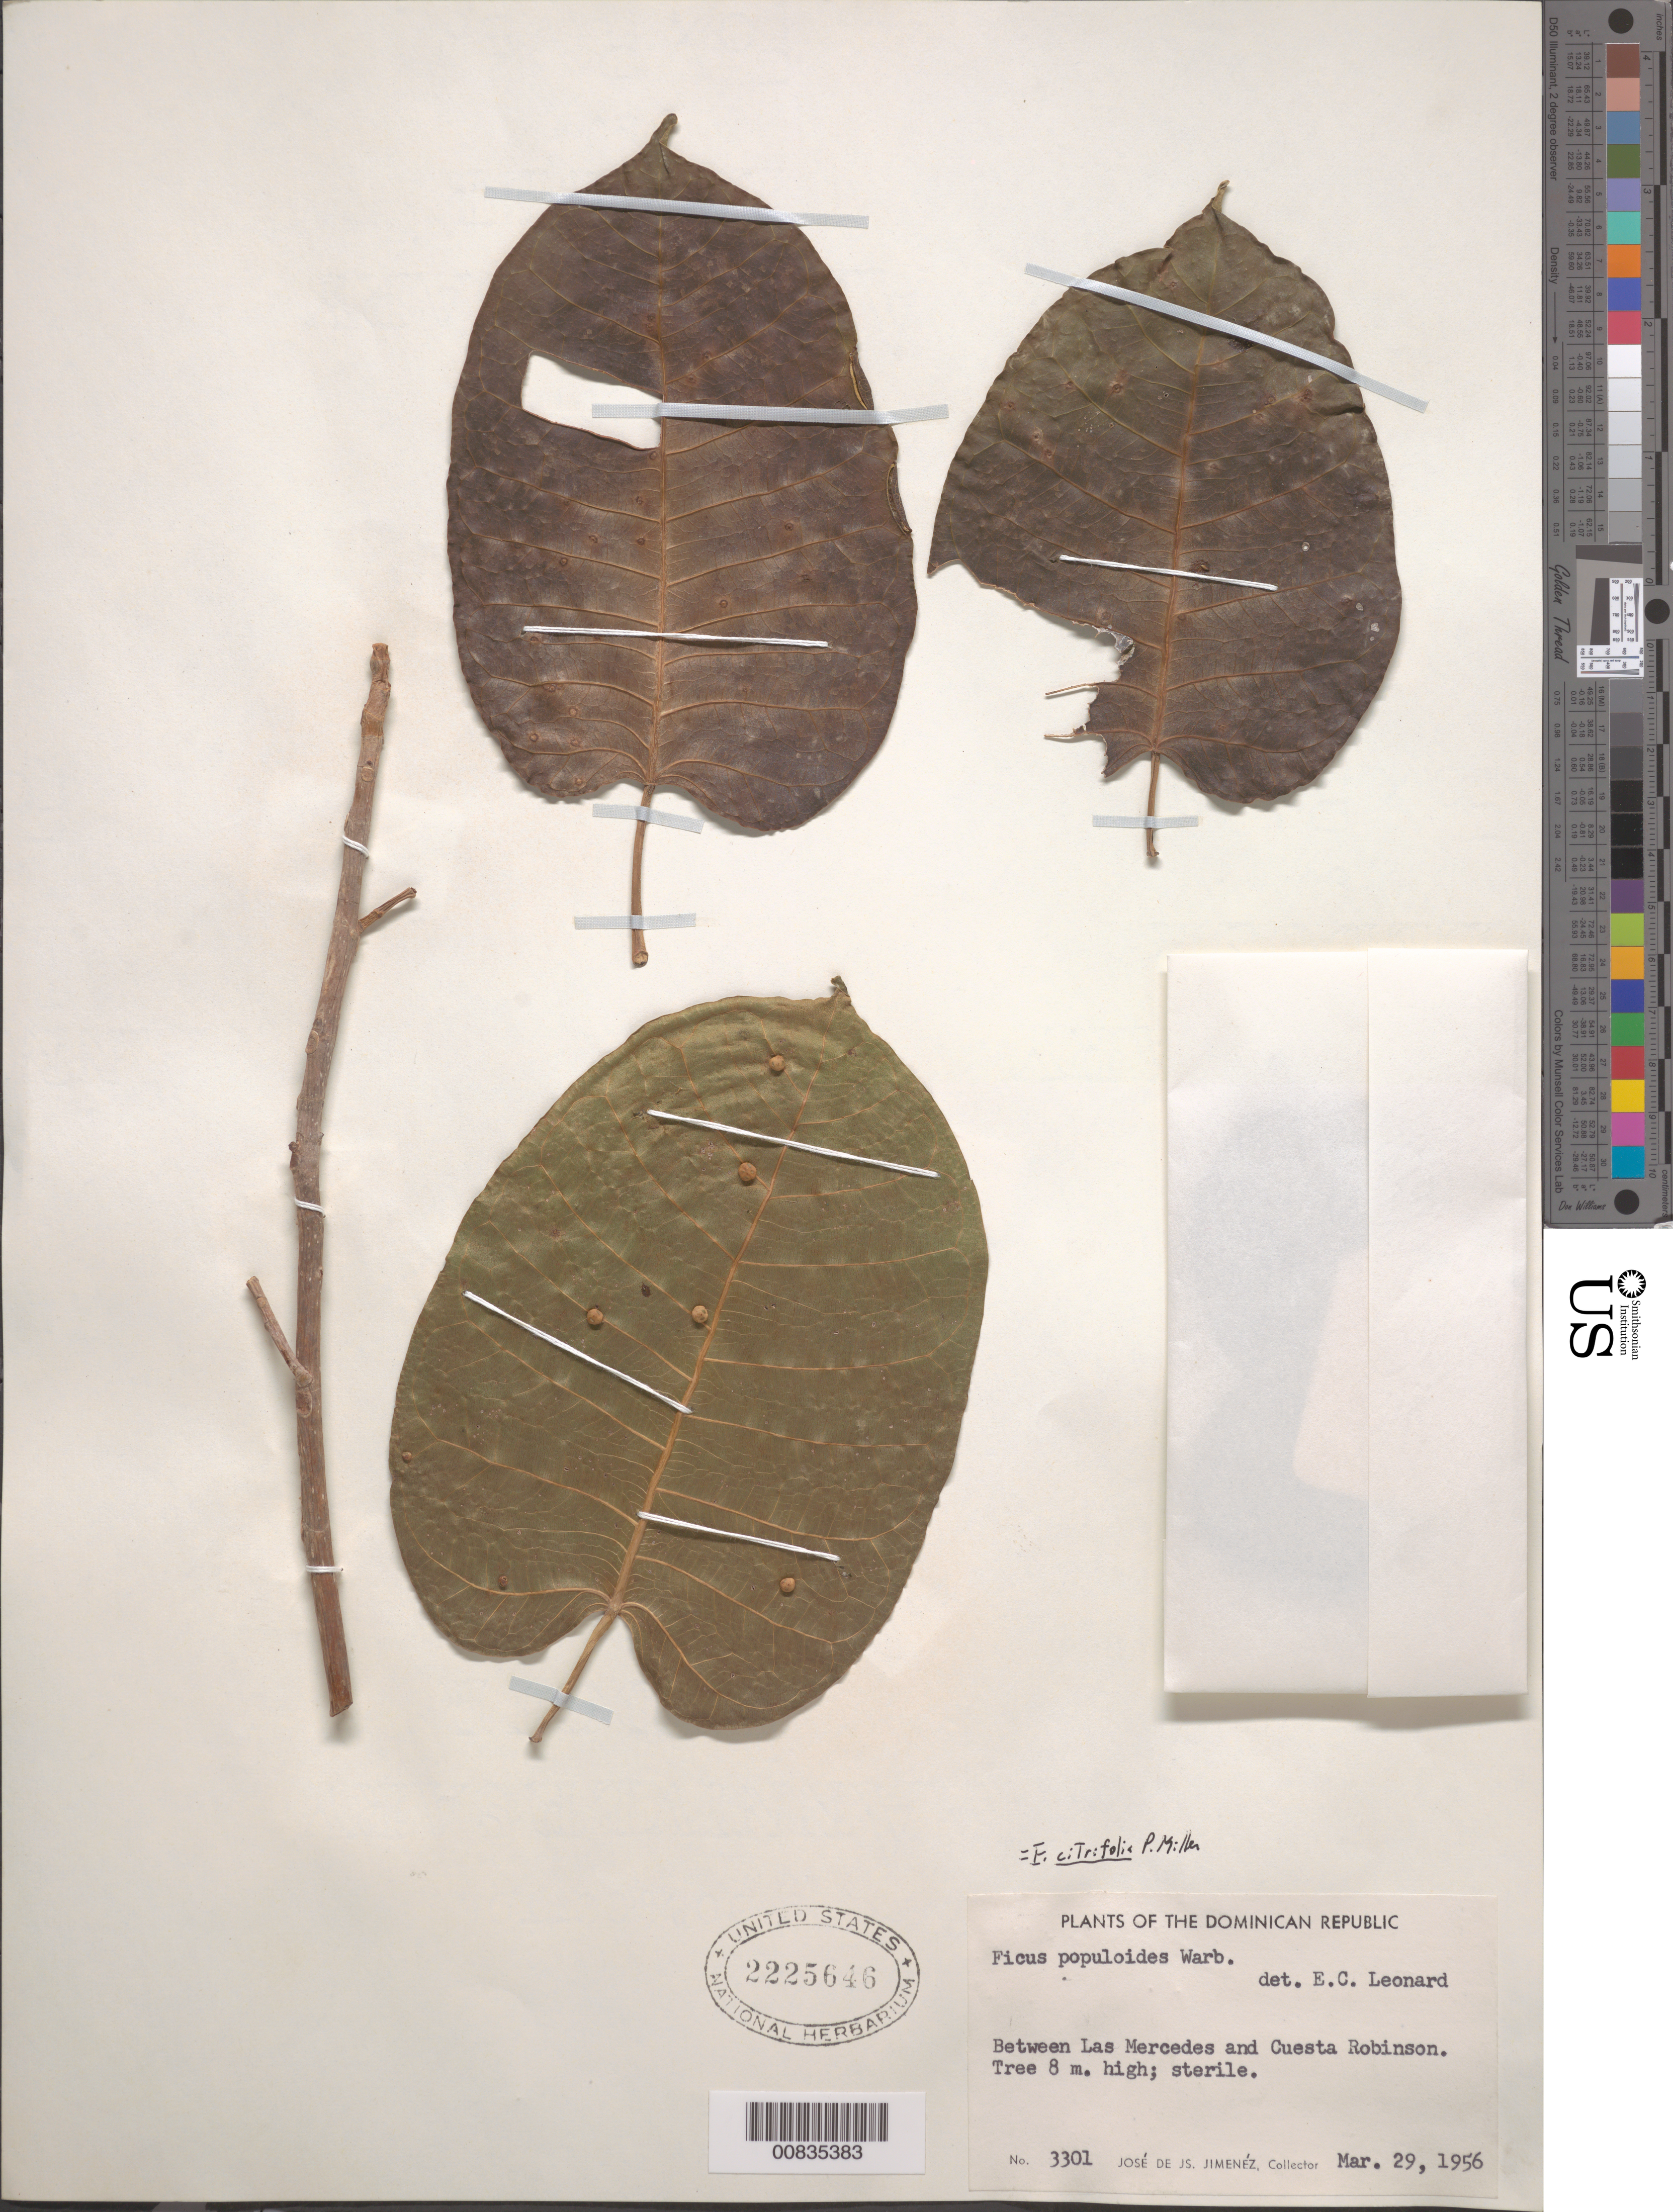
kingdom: Plantae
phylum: Tracheophyta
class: Magnoliopsida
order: Rosales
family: Moraceae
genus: Ficus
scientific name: Ficus citrifolia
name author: Mill.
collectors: J. J. Jiménez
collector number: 3301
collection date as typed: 29 Mar 1956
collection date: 1956-03-29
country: Dominican Republic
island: Hispaniola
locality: Between Las Mercedes and Cuesta Robinson.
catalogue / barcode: US 2225646